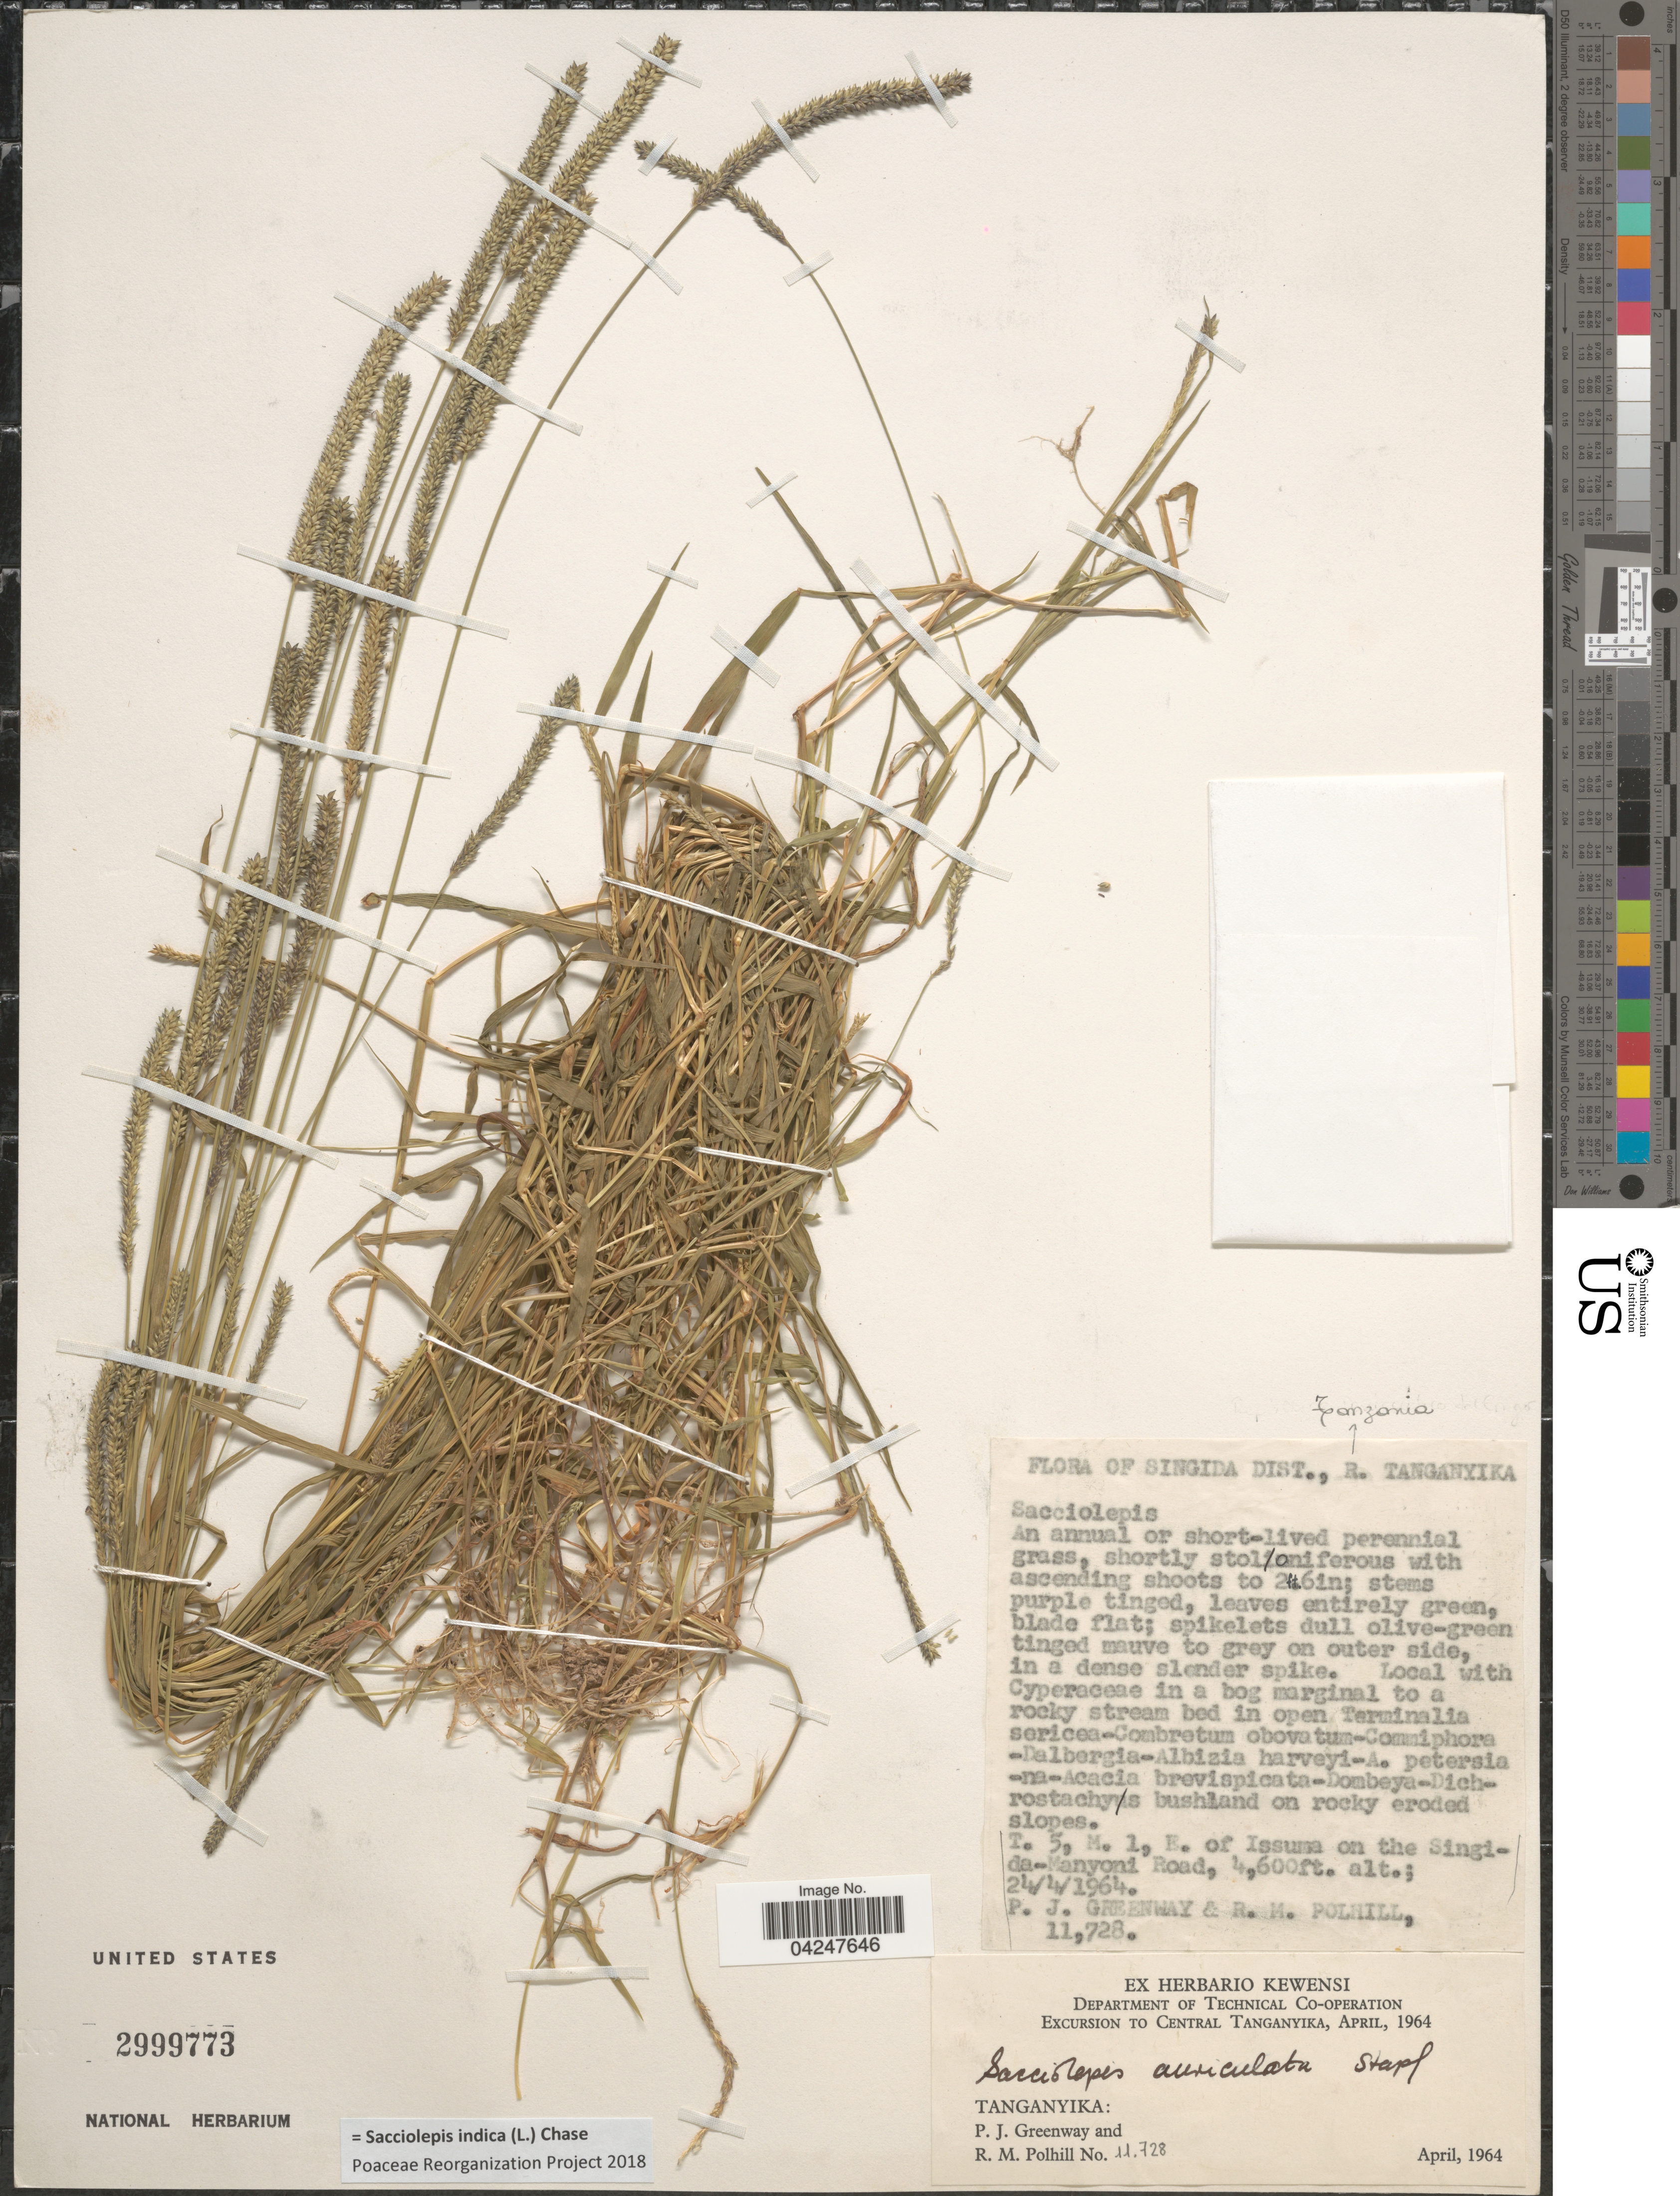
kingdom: Plantae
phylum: Tracheophyta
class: Liliopsida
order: Poales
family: Poaceae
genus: Sacciolepis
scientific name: Sacciolepis indica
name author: (L.) Chase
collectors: P. J. Greenway & R. M. Polhill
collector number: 11728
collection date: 1964-04-24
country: Tanzania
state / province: Singida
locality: Singida Dist., R. Tanganyika. T. 5, M. 1, E. of Issuma on the Singida-Manyoni Road. Excursion to Central Tanganyika, April, 1964.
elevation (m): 1402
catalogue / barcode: US 2999773